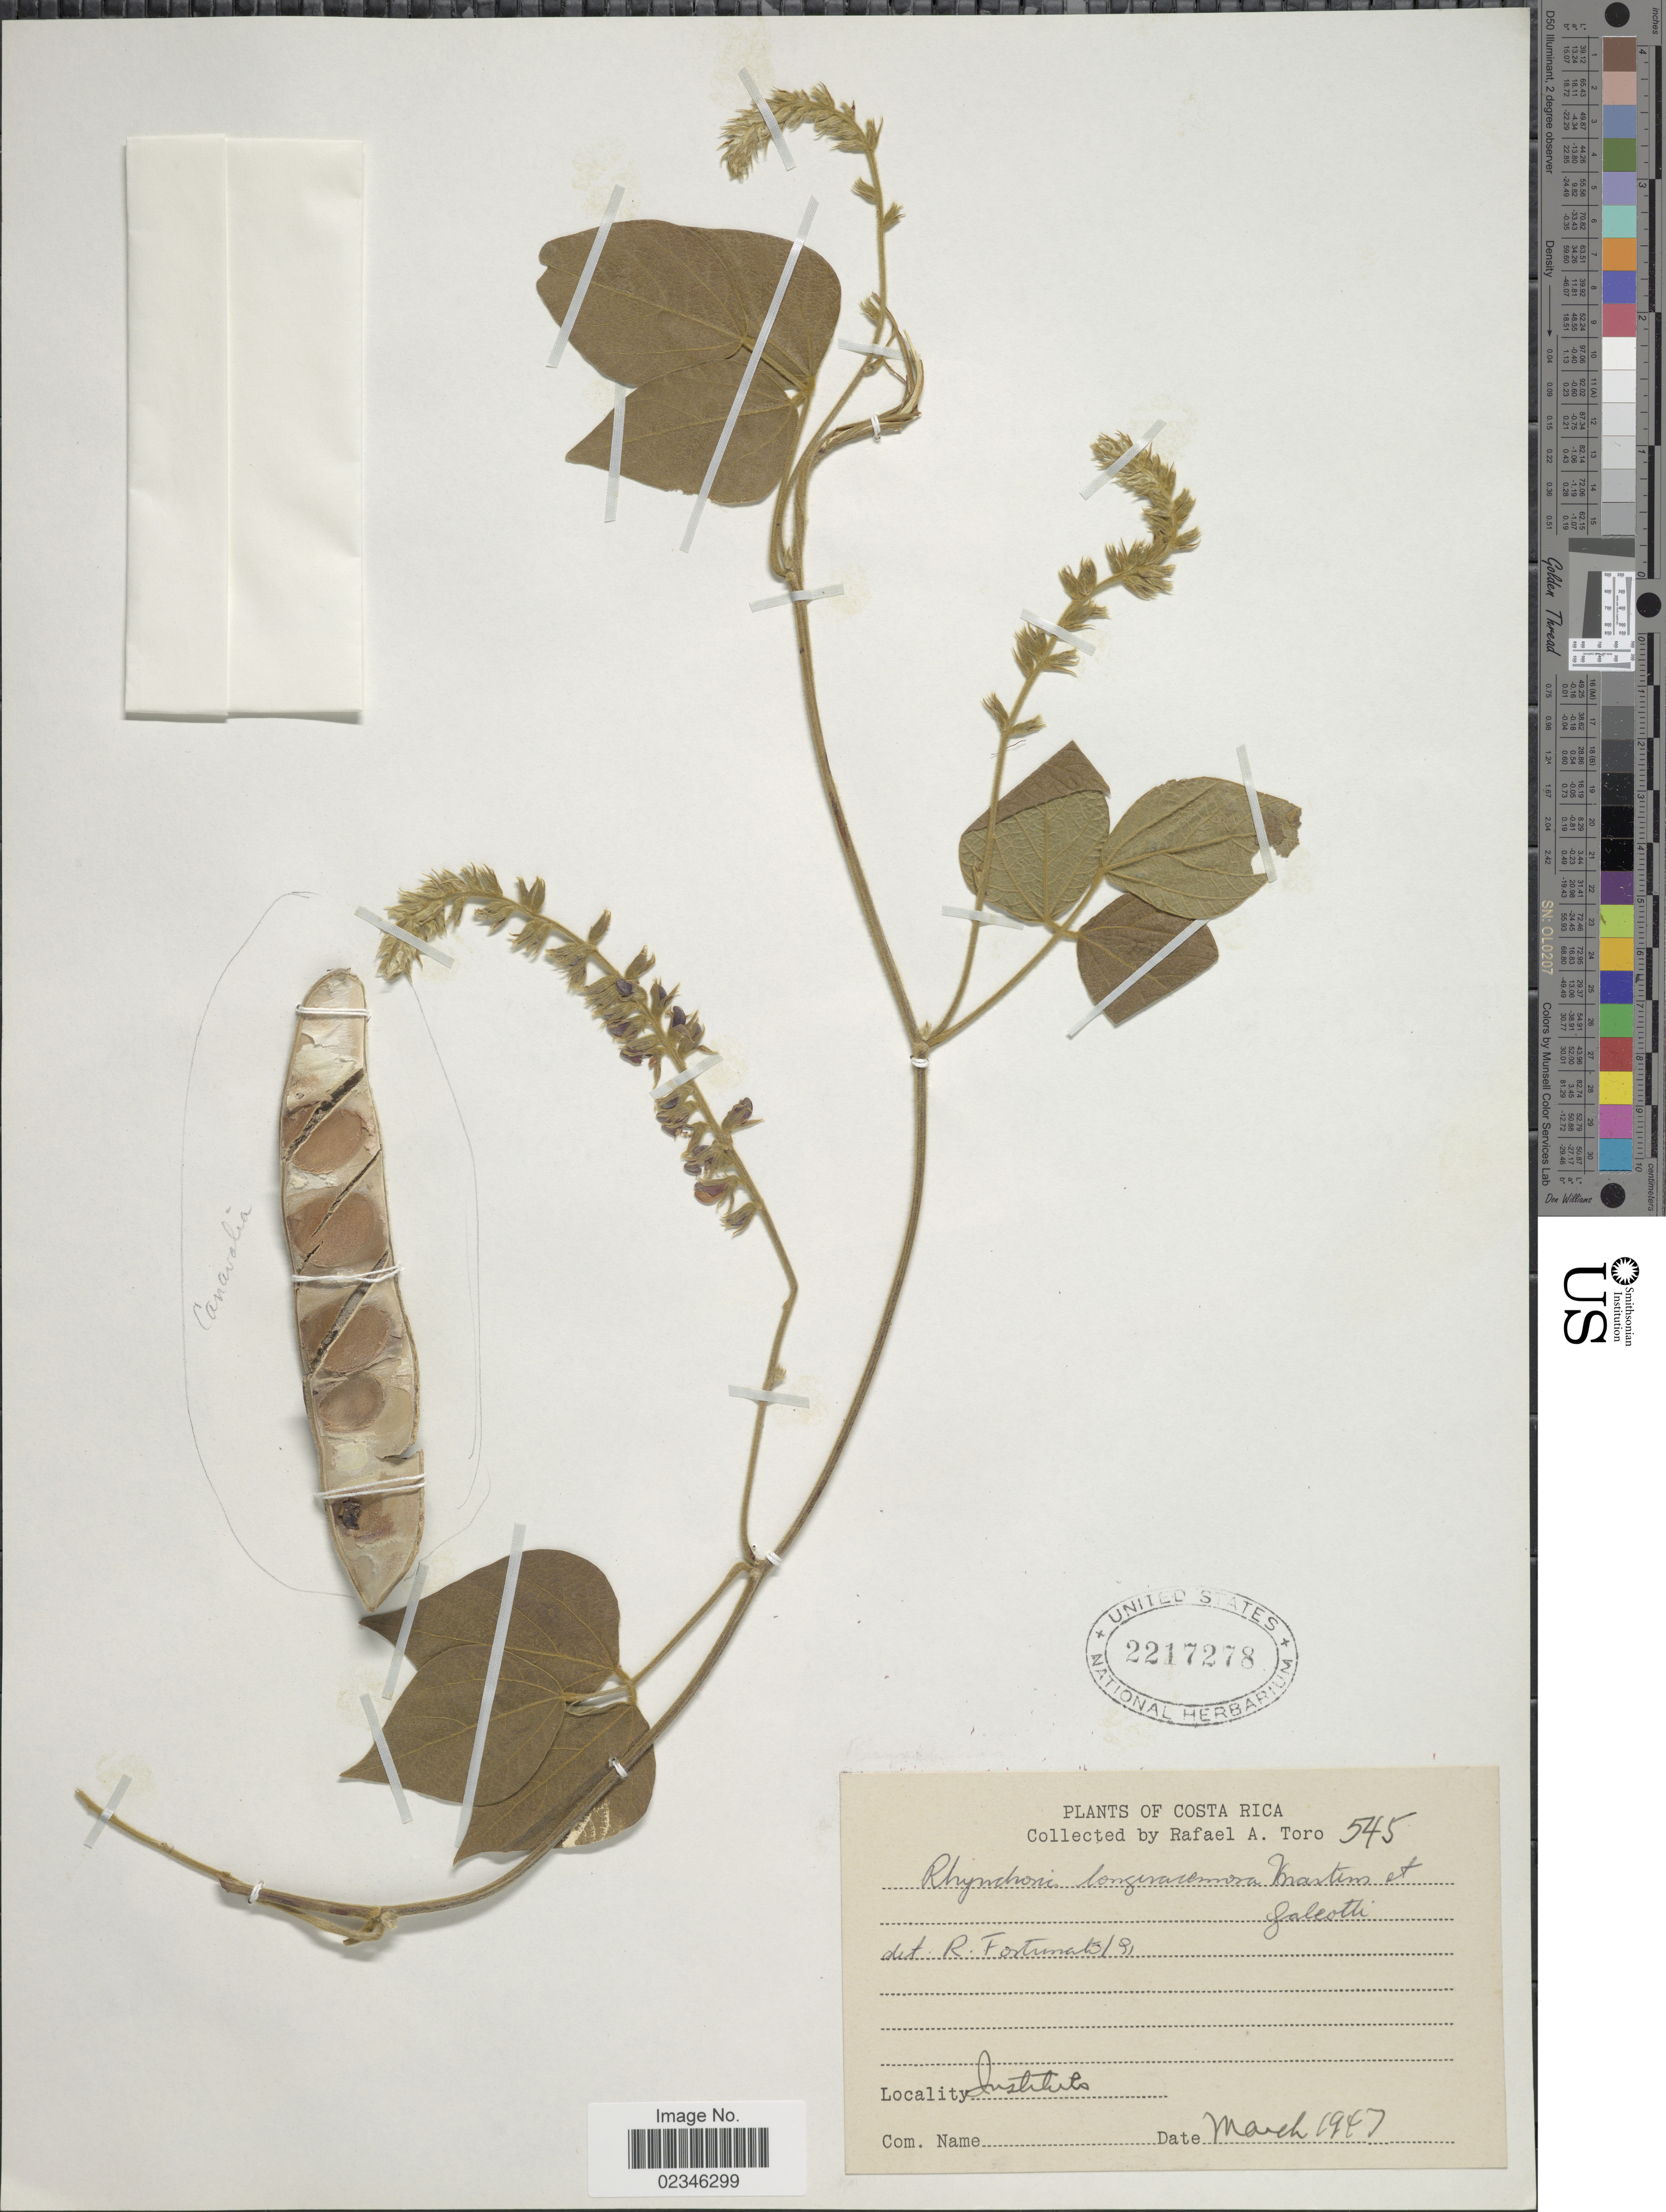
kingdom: Plantae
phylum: Tracheophyta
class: Magnoliopsida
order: Fabales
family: Fabaceae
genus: Rhynchosia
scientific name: Rhynchosia longeracemosa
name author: M. Martens & Galeotti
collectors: R. A. Toro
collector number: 545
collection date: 1947-03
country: Costa Rica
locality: Instituto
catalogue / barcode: US 2217278